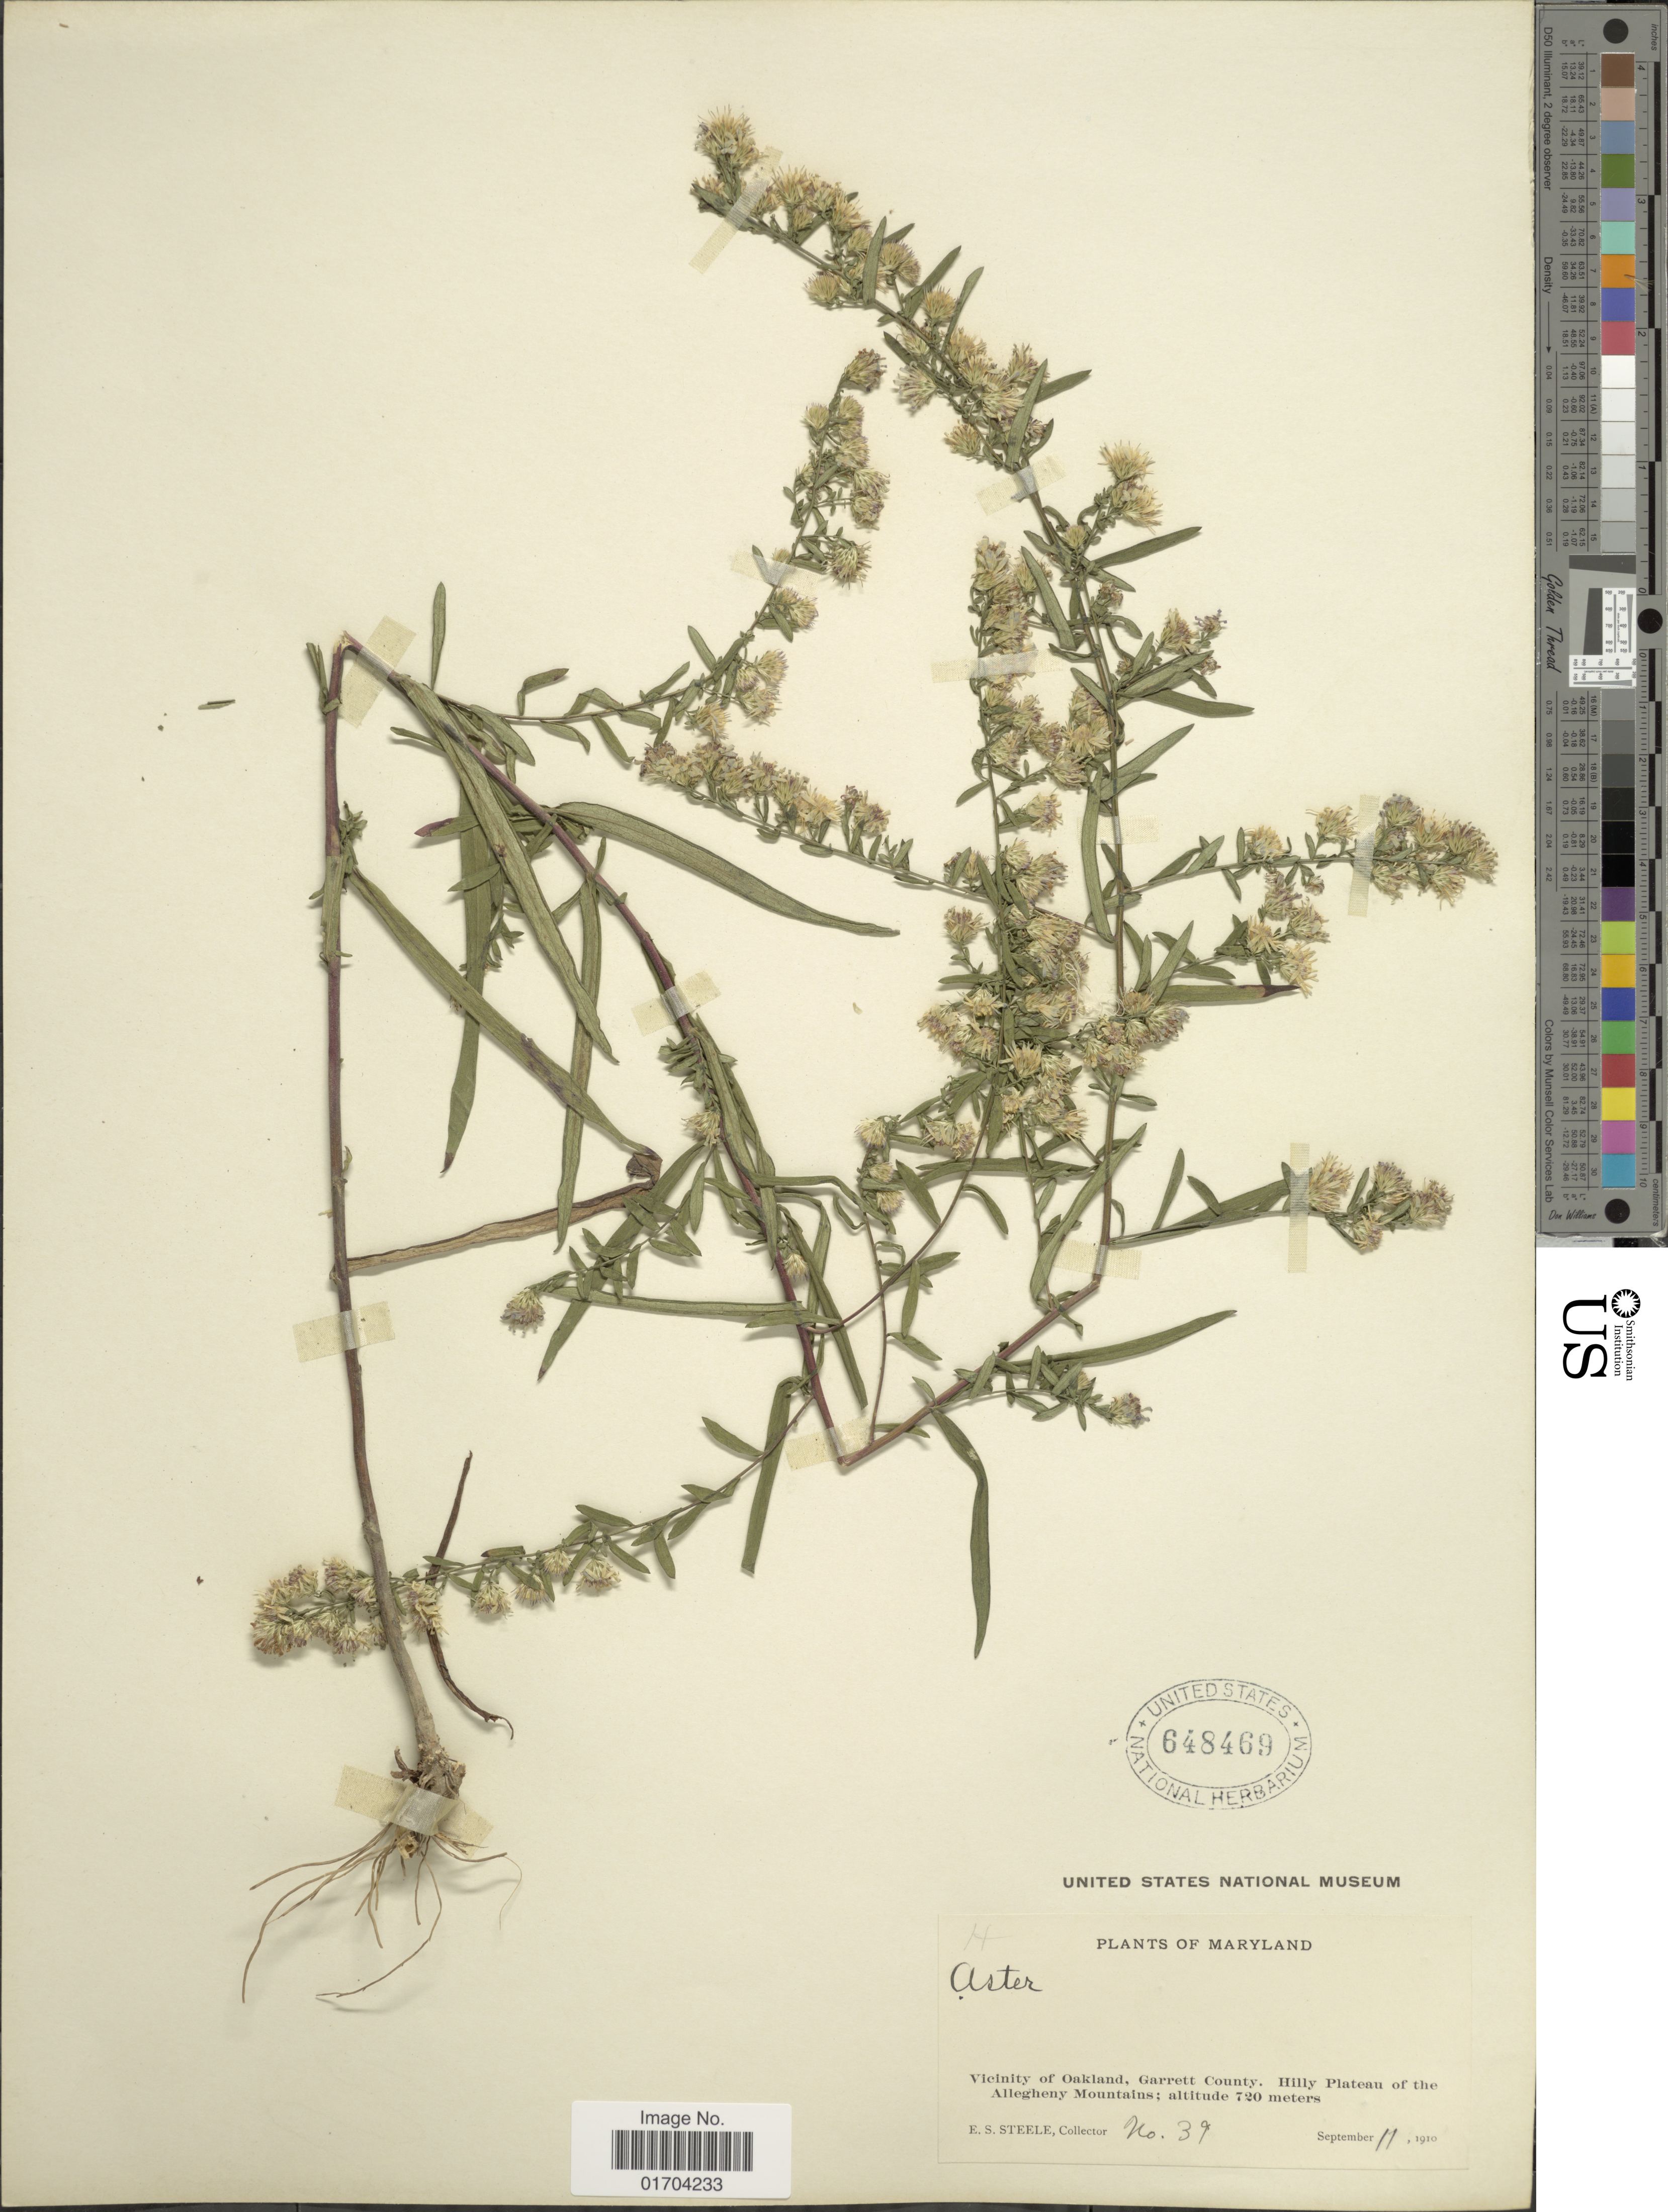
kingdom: Plantae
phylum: Tracheophyta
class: Magnoliopsida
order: Asterales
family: Asteraceae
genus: Symphyotrichum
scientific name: Symphyotrichum sp.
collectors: E. Steele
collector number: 39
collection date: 1910-09-11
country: United States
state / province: Maryland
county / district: Garrett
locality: Vicinity of Oakland, Garrett County. Hill Plateau of the Allegheny Mountains.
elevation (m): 720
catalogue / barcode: US 648469